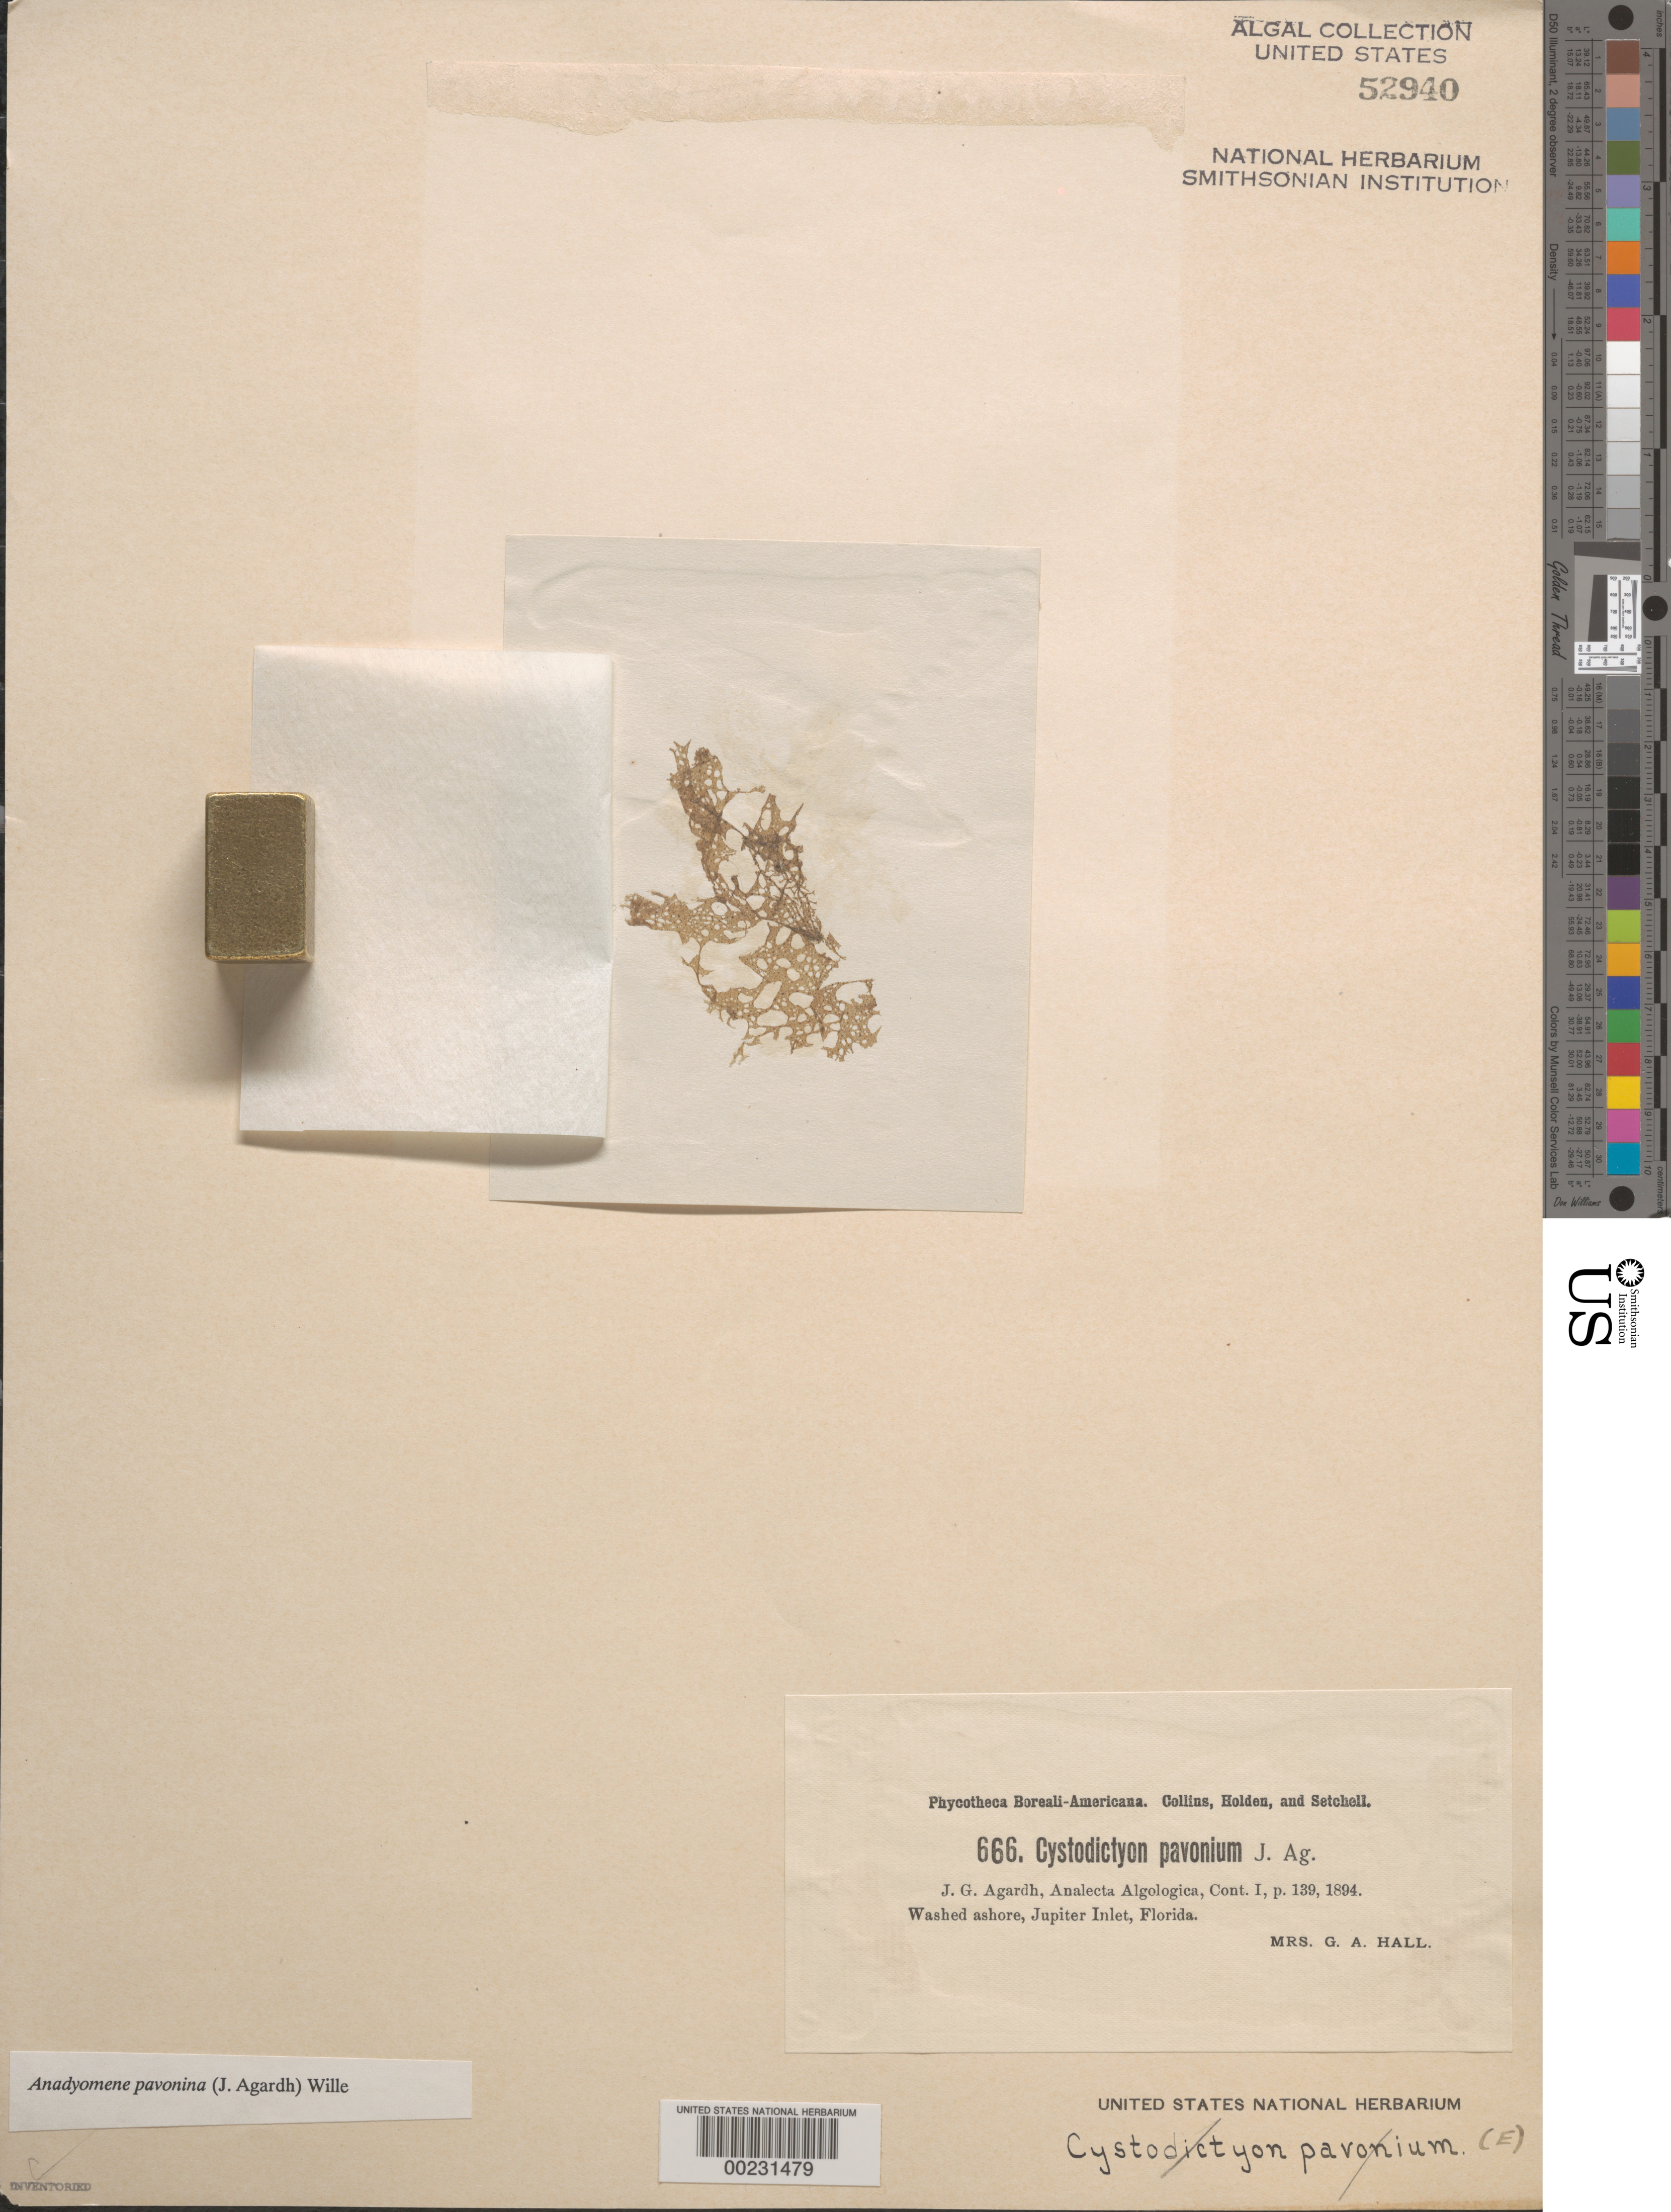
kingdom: Plantae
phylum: Chlorophyta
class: Ulvophyceae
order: Cladophorales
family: Anadyomenaceae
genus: Anadyomene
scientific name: Anadyomene pavonina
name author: (J. Agardh) J. Wille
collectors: Mrs. Hall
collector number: PB-A 666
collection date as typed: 18--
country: United States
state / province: Florida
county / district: Palm Beach County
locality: Jupiter Inlet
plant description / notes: Collins, Holden & Setchell, Phycotheca Boreali-Americana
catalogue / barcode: US 52940